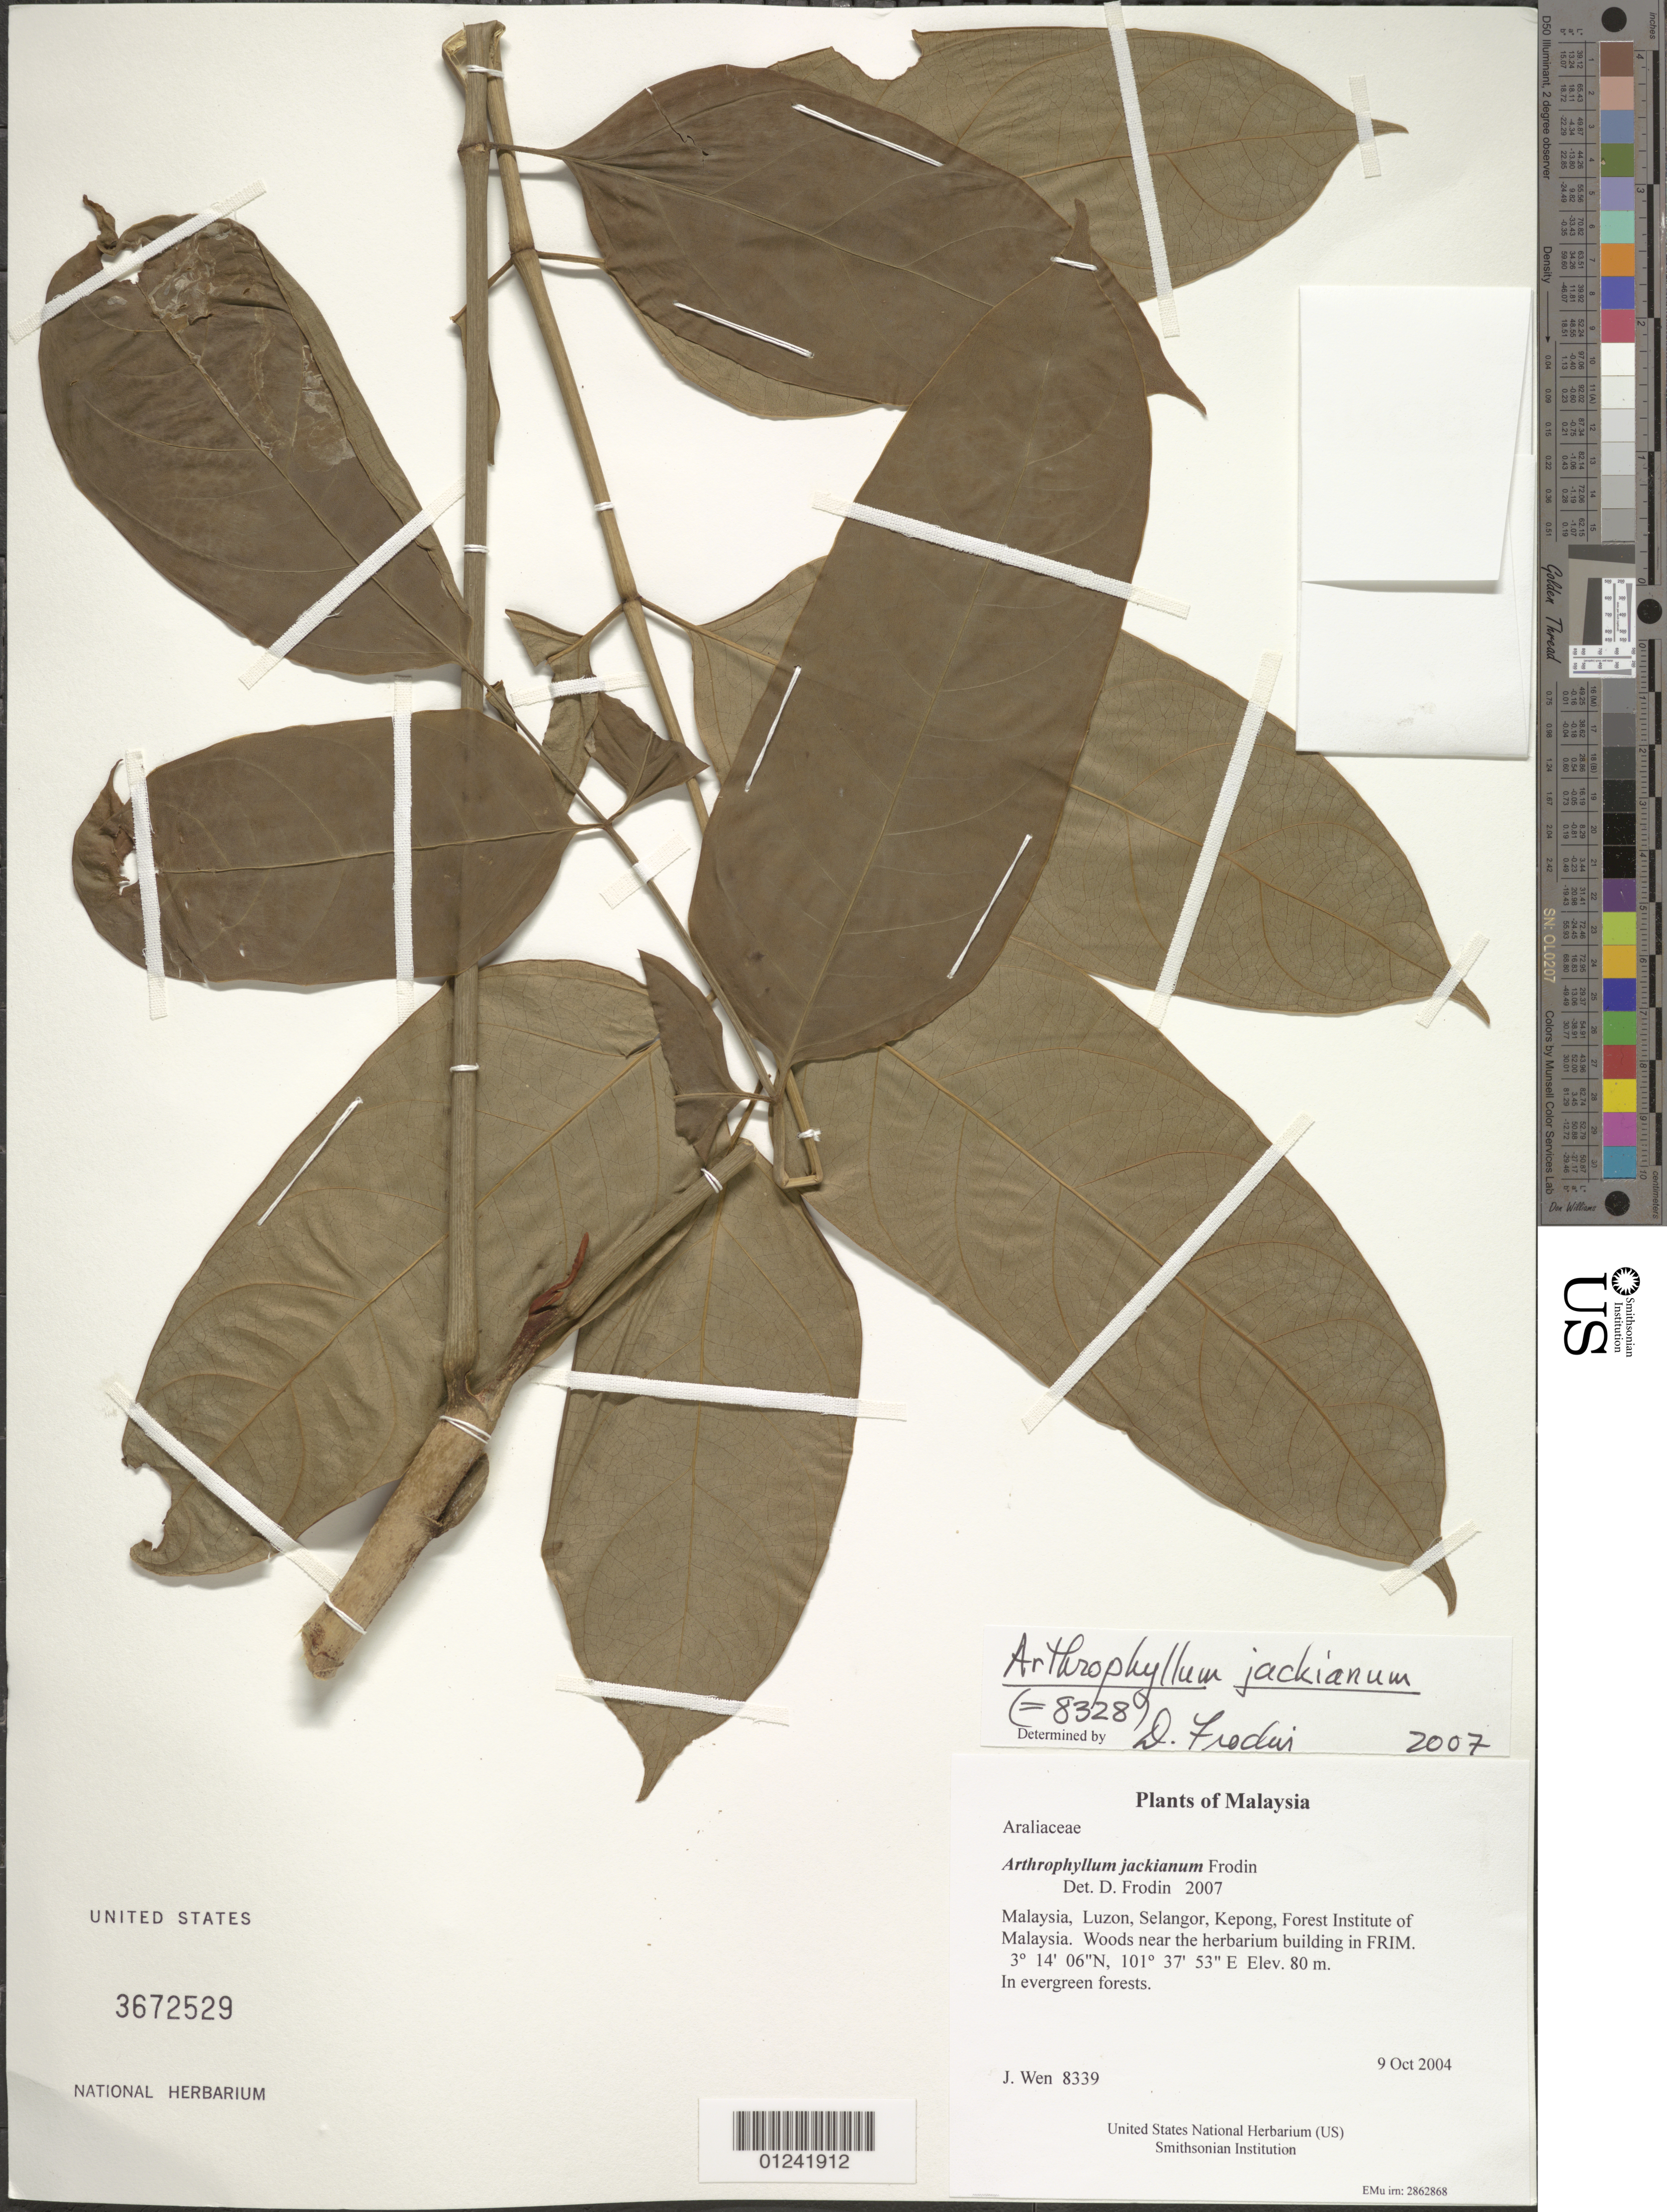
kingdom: Plantae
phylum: Tracheophyta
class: Magnoliopsida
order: Apiales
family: Araliaceae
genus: Arthrophyllum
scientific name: Arthrophyllum jackianum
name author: Frodin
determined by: Frodin, D. G.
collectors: J. Wen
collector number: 8339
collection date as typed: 9 Oct 2004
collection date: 2004-10-09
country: Malaysia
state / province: Selangor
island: Luzon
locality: Kepong, Forest Institute of Malaysia. Woods near the herbarium building in FRIM.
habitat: In evergreen forests.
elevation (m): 80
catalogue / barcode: US 3672529